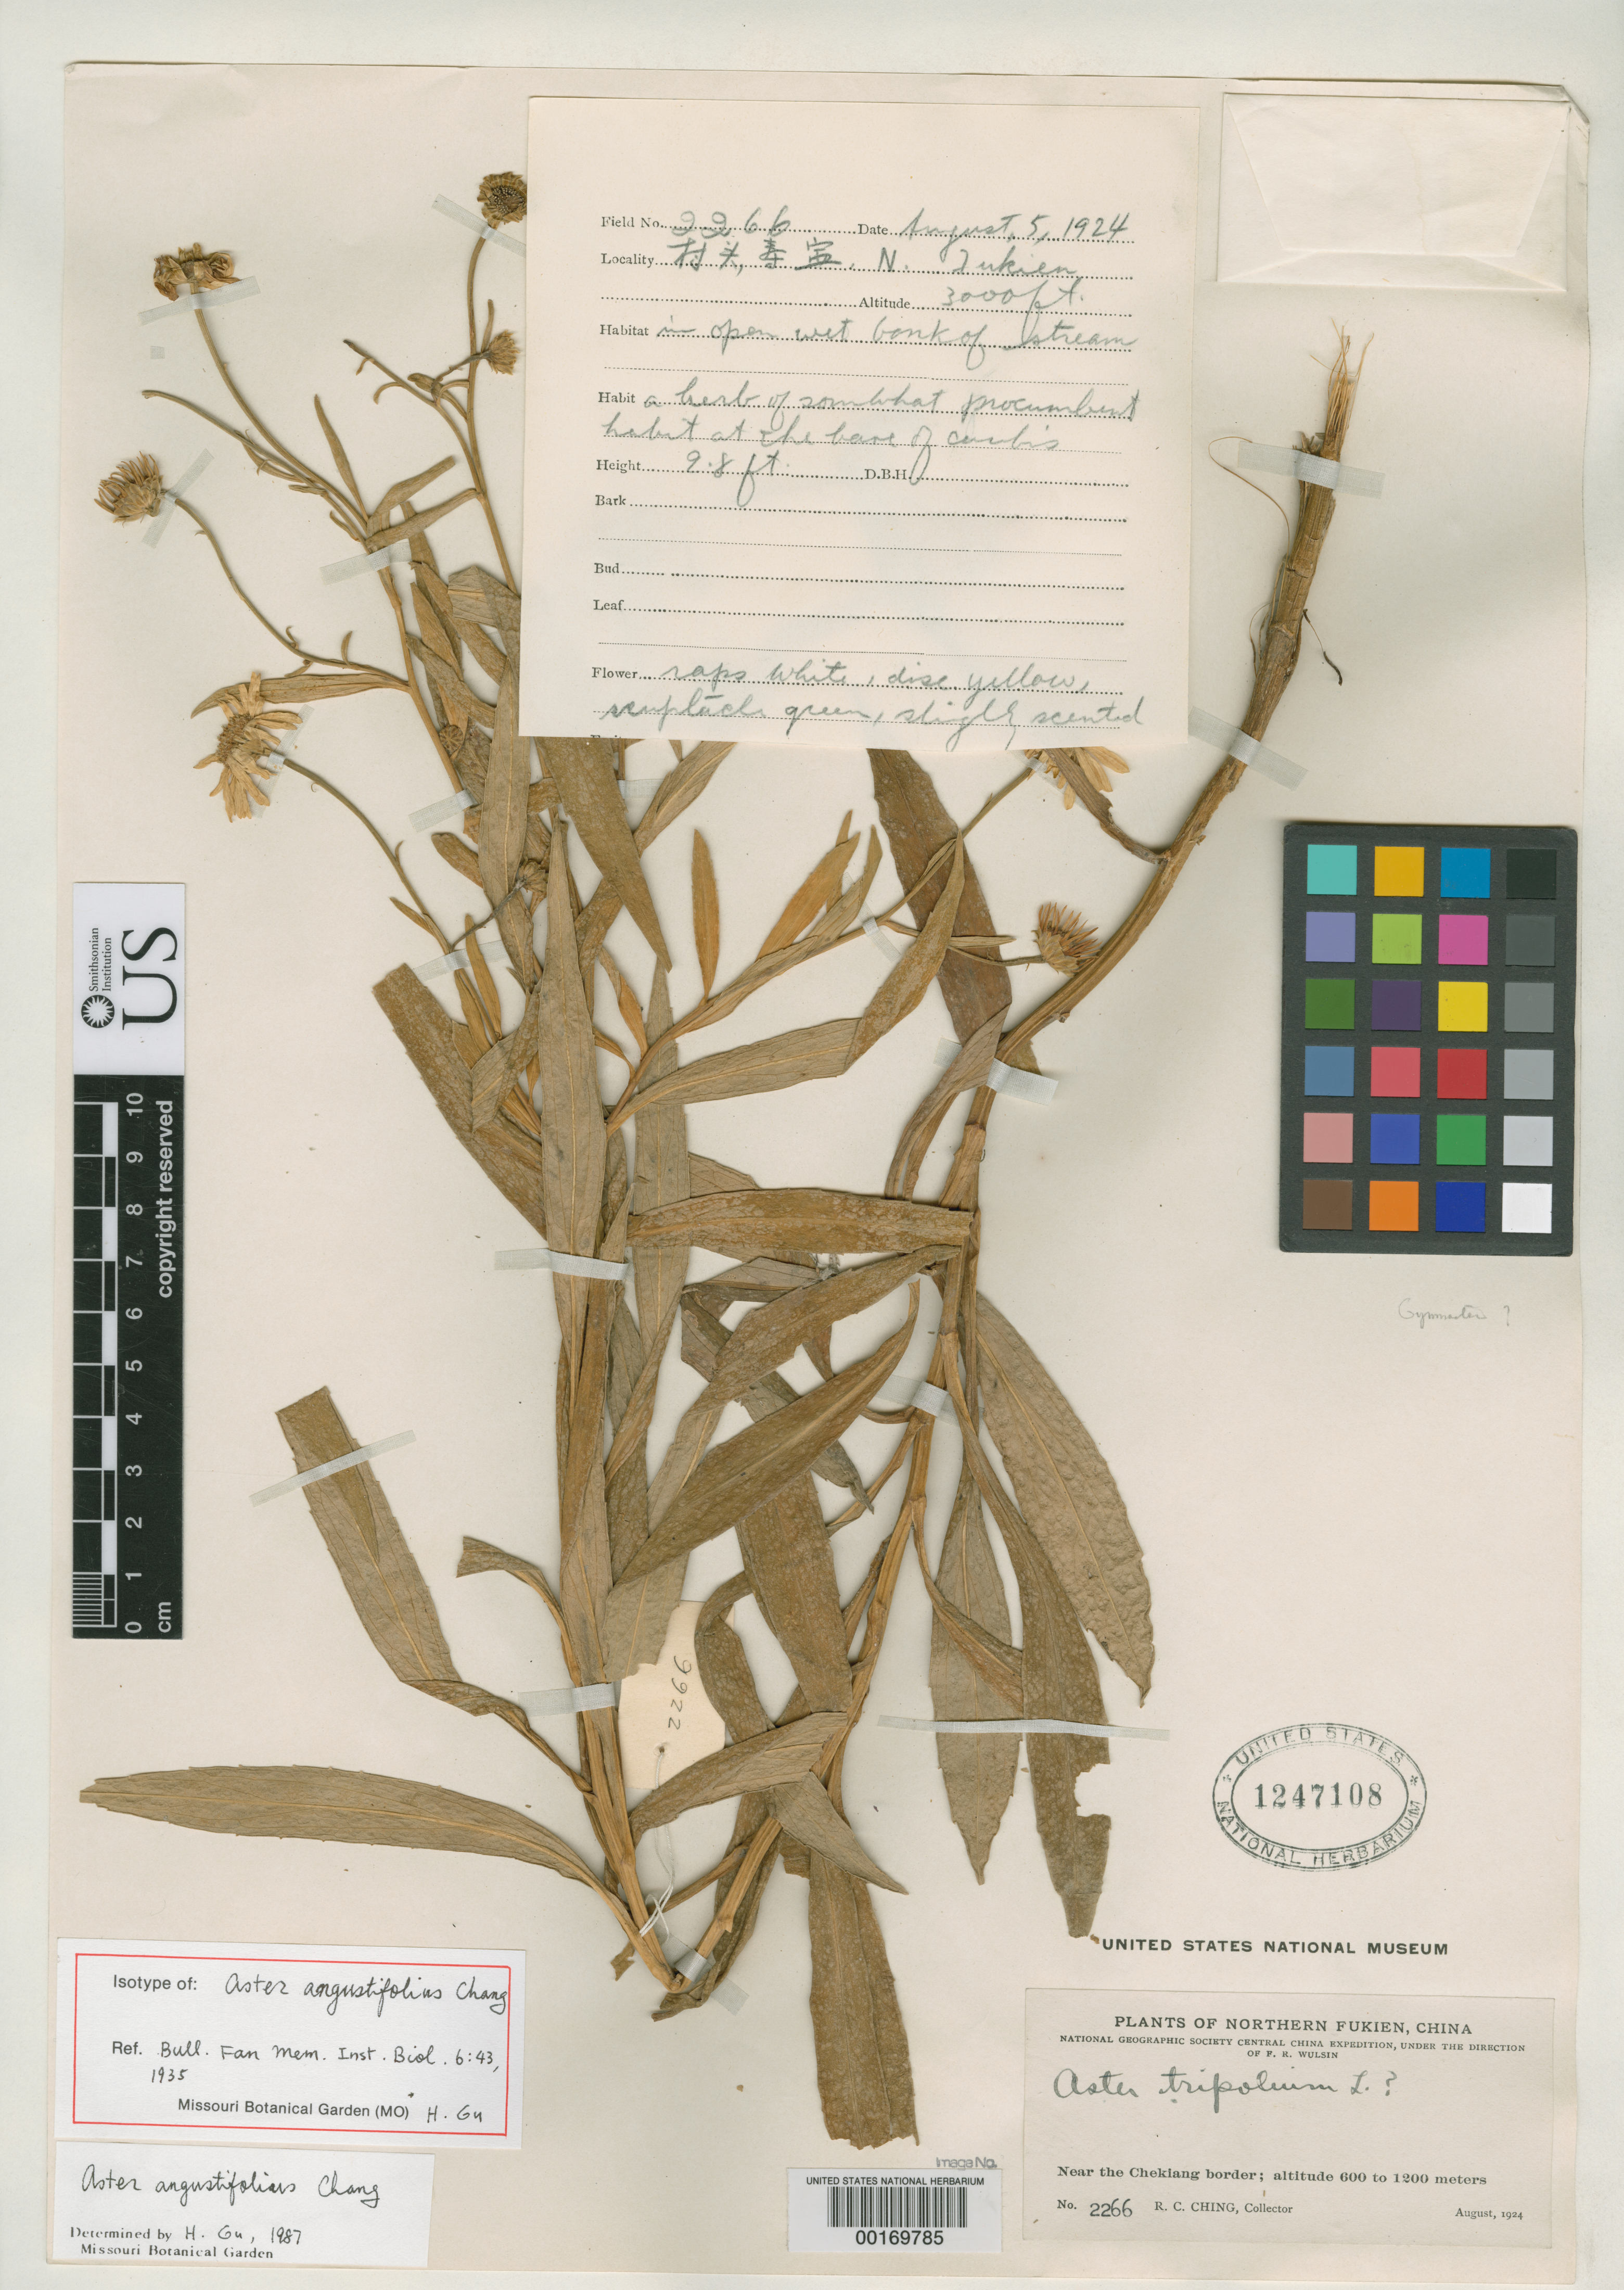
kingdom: Plantae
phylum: Tracheophyta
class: Magnoliopsida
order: Asterales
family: Asteraceae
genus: Aster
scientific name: Aster angustifolius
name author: C.C. Chang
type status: Isotype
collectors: R. C. Ching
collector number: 2266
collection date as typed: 05 Aug 1924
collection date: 1924-08-05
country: China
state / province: Fujian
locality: Near Chekiang border.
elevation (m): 914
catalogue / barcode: US 1247108